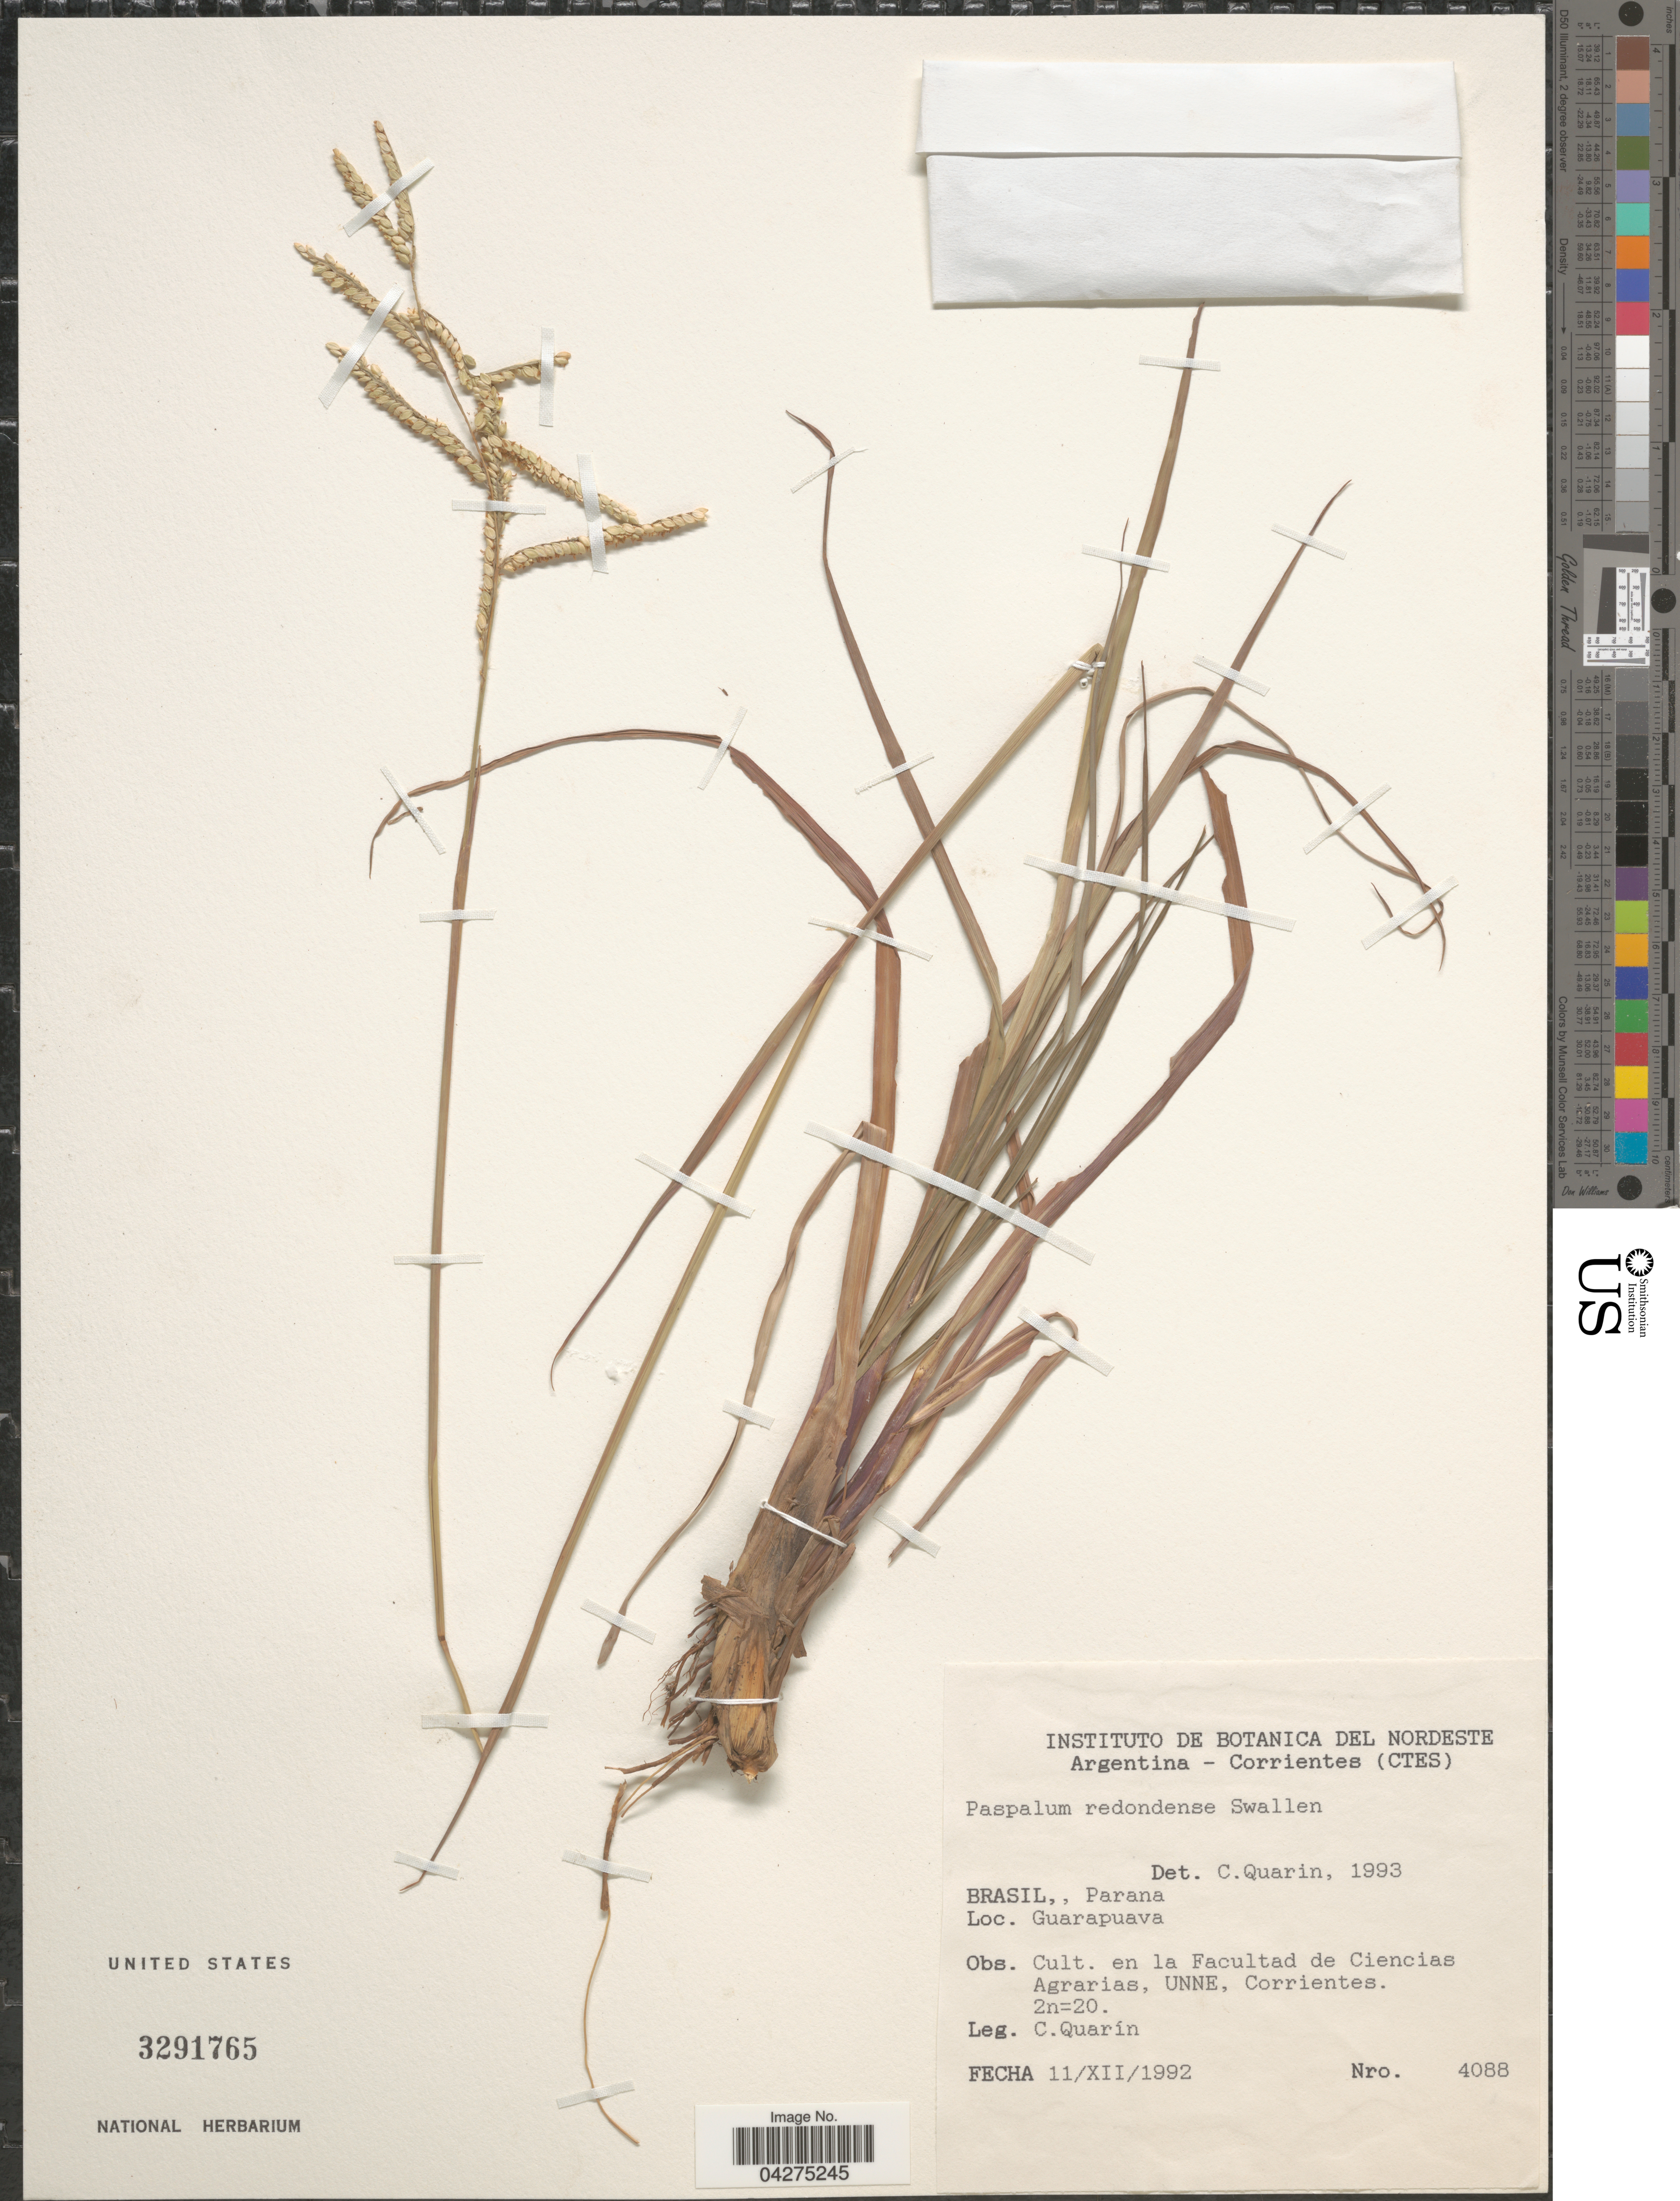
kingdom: Plantae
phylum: Tracheophyta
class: Liliopsida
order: Poales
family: Poaceae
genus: Paspalum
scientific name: Paspalum redondense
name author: Swallen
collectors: C. Quarín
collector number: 4088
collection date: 1992-12-11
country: Argentina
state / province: Corrientes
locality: Cult. en la Facultad de Ciencias Agrarias, UNNE, Corrientes. 2n=20.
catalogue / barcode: US 3291765